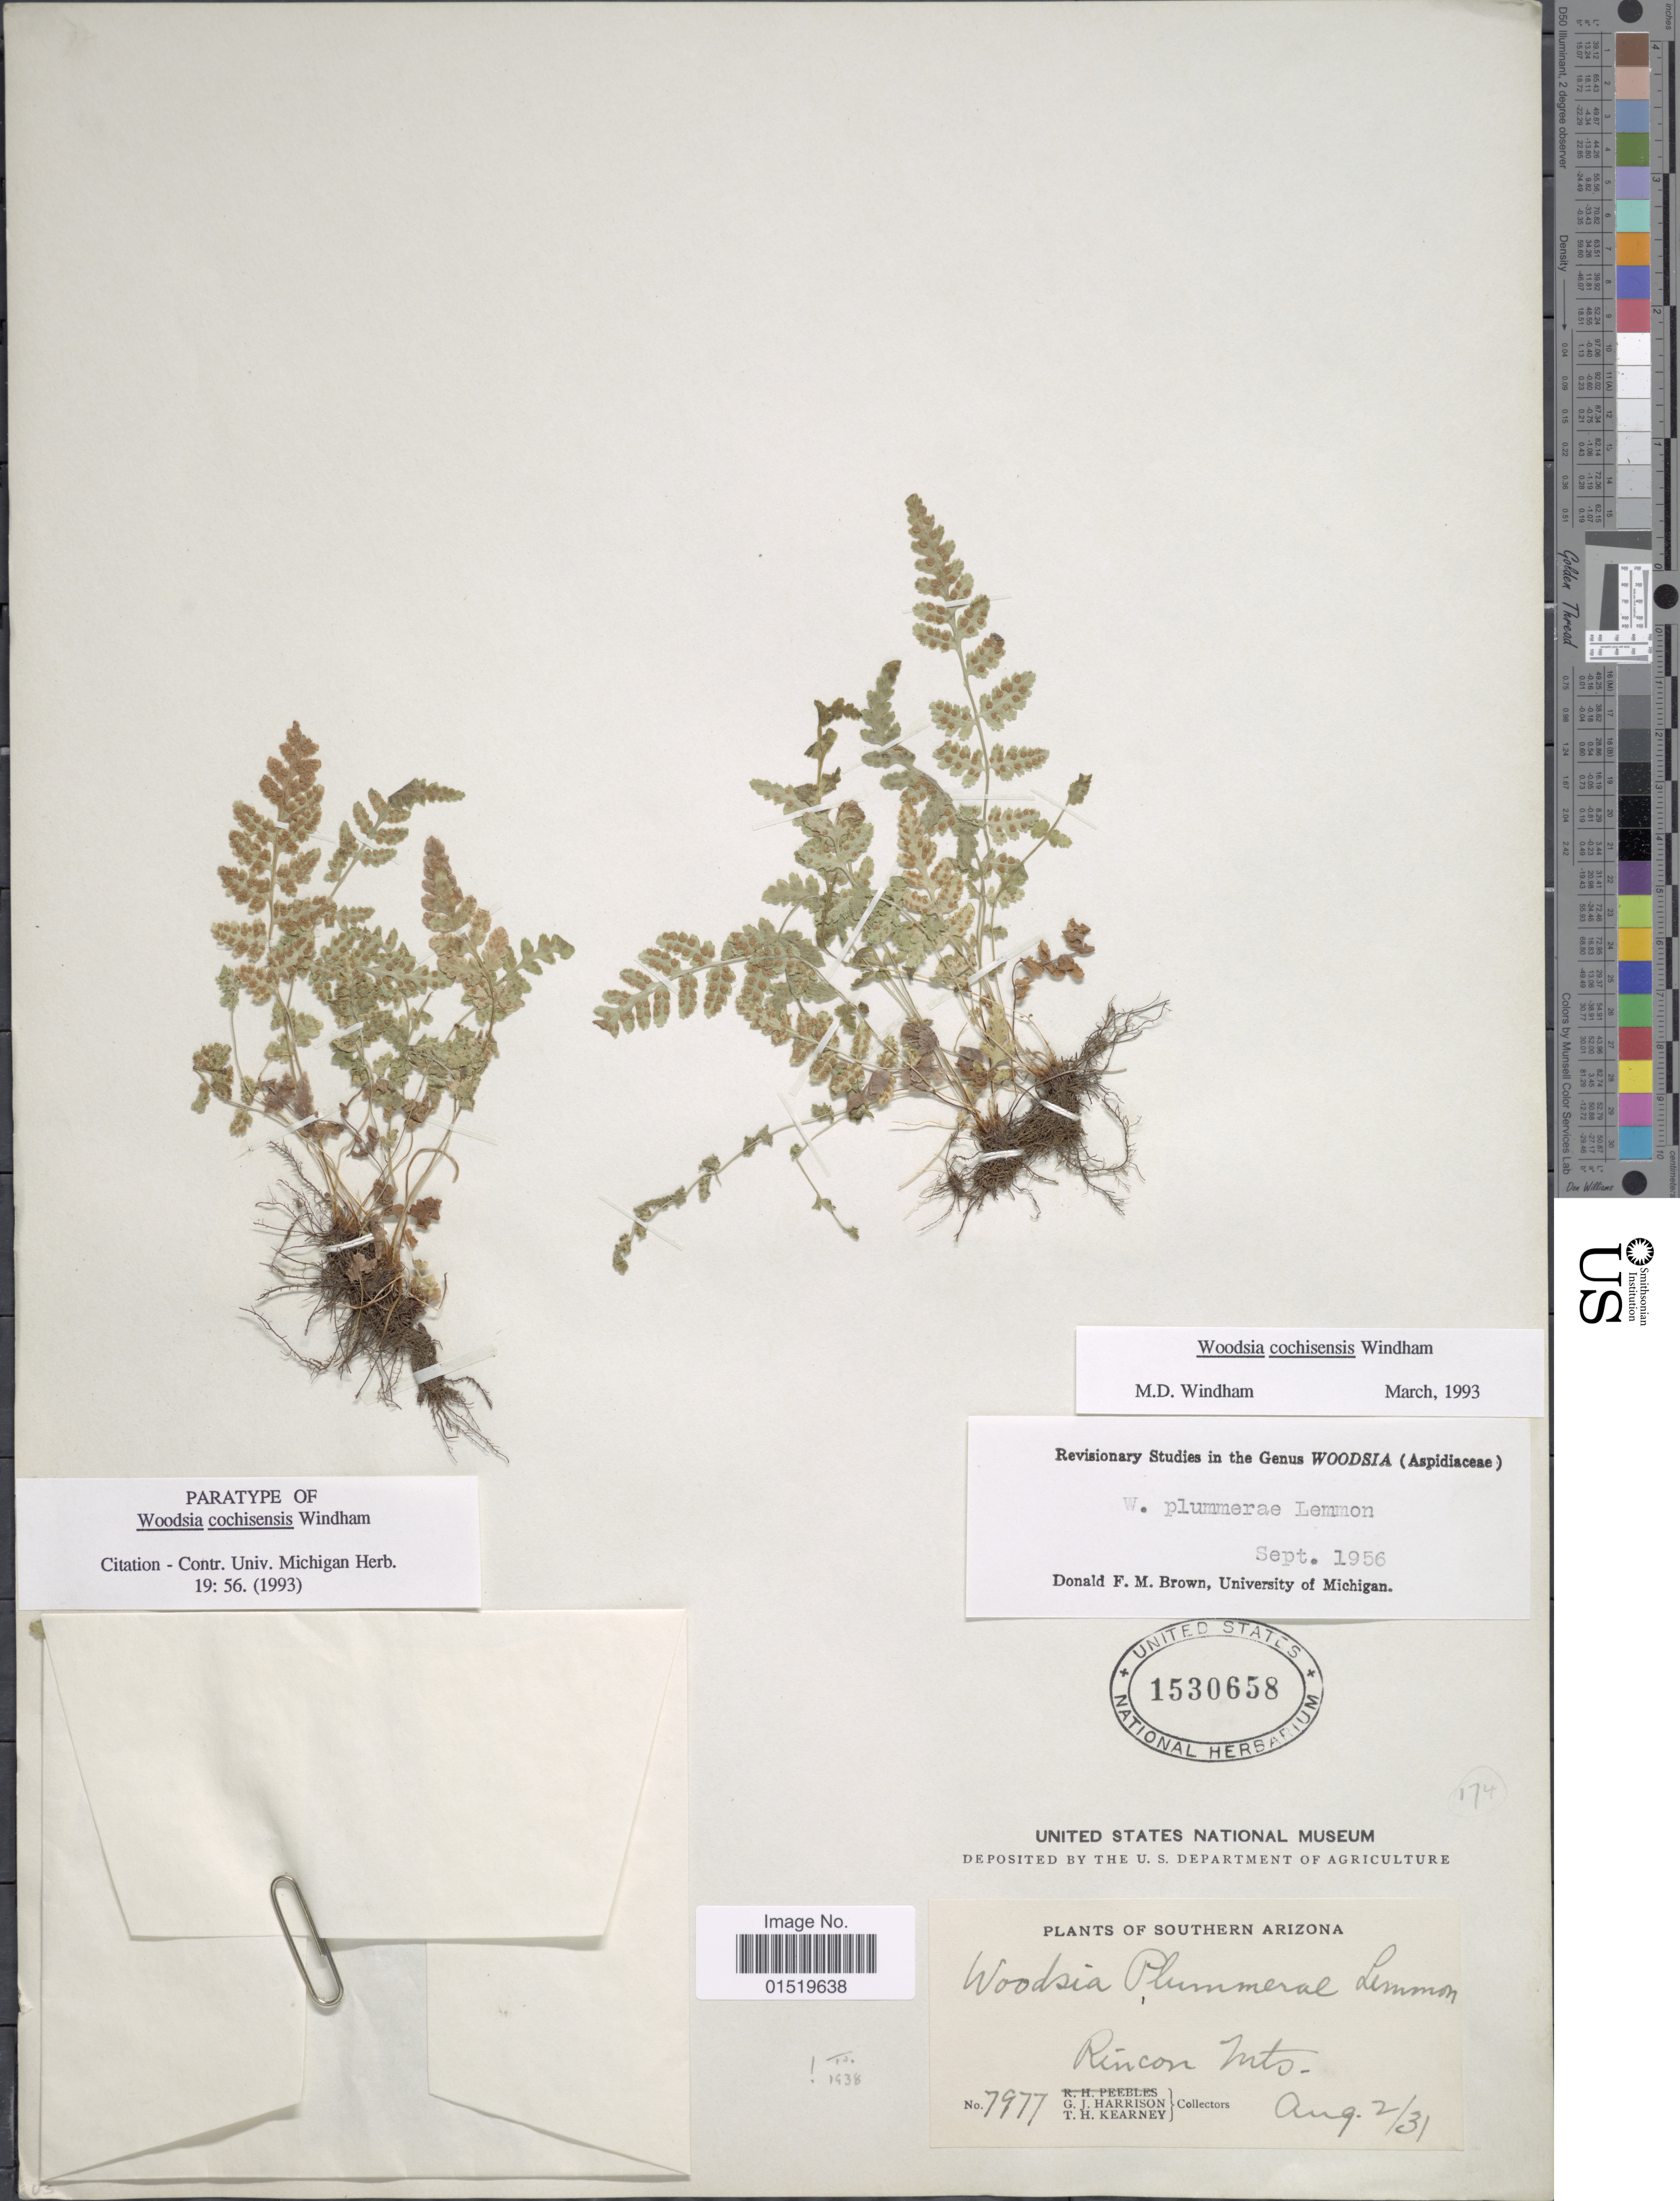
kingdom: Plantae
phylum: Tracheophyta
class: Polypodiopsida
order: Polypodiales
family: Woodsiaceae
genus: Woodsia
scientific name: Woodsia cochisensis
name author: Windham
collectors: G. J. Harrison & T. H. Kearney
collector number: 7977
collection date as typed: Transcribed d/m/y: 2/8/31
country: United States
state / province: Arizona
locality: Rincon Mts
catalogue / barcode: US 1530658